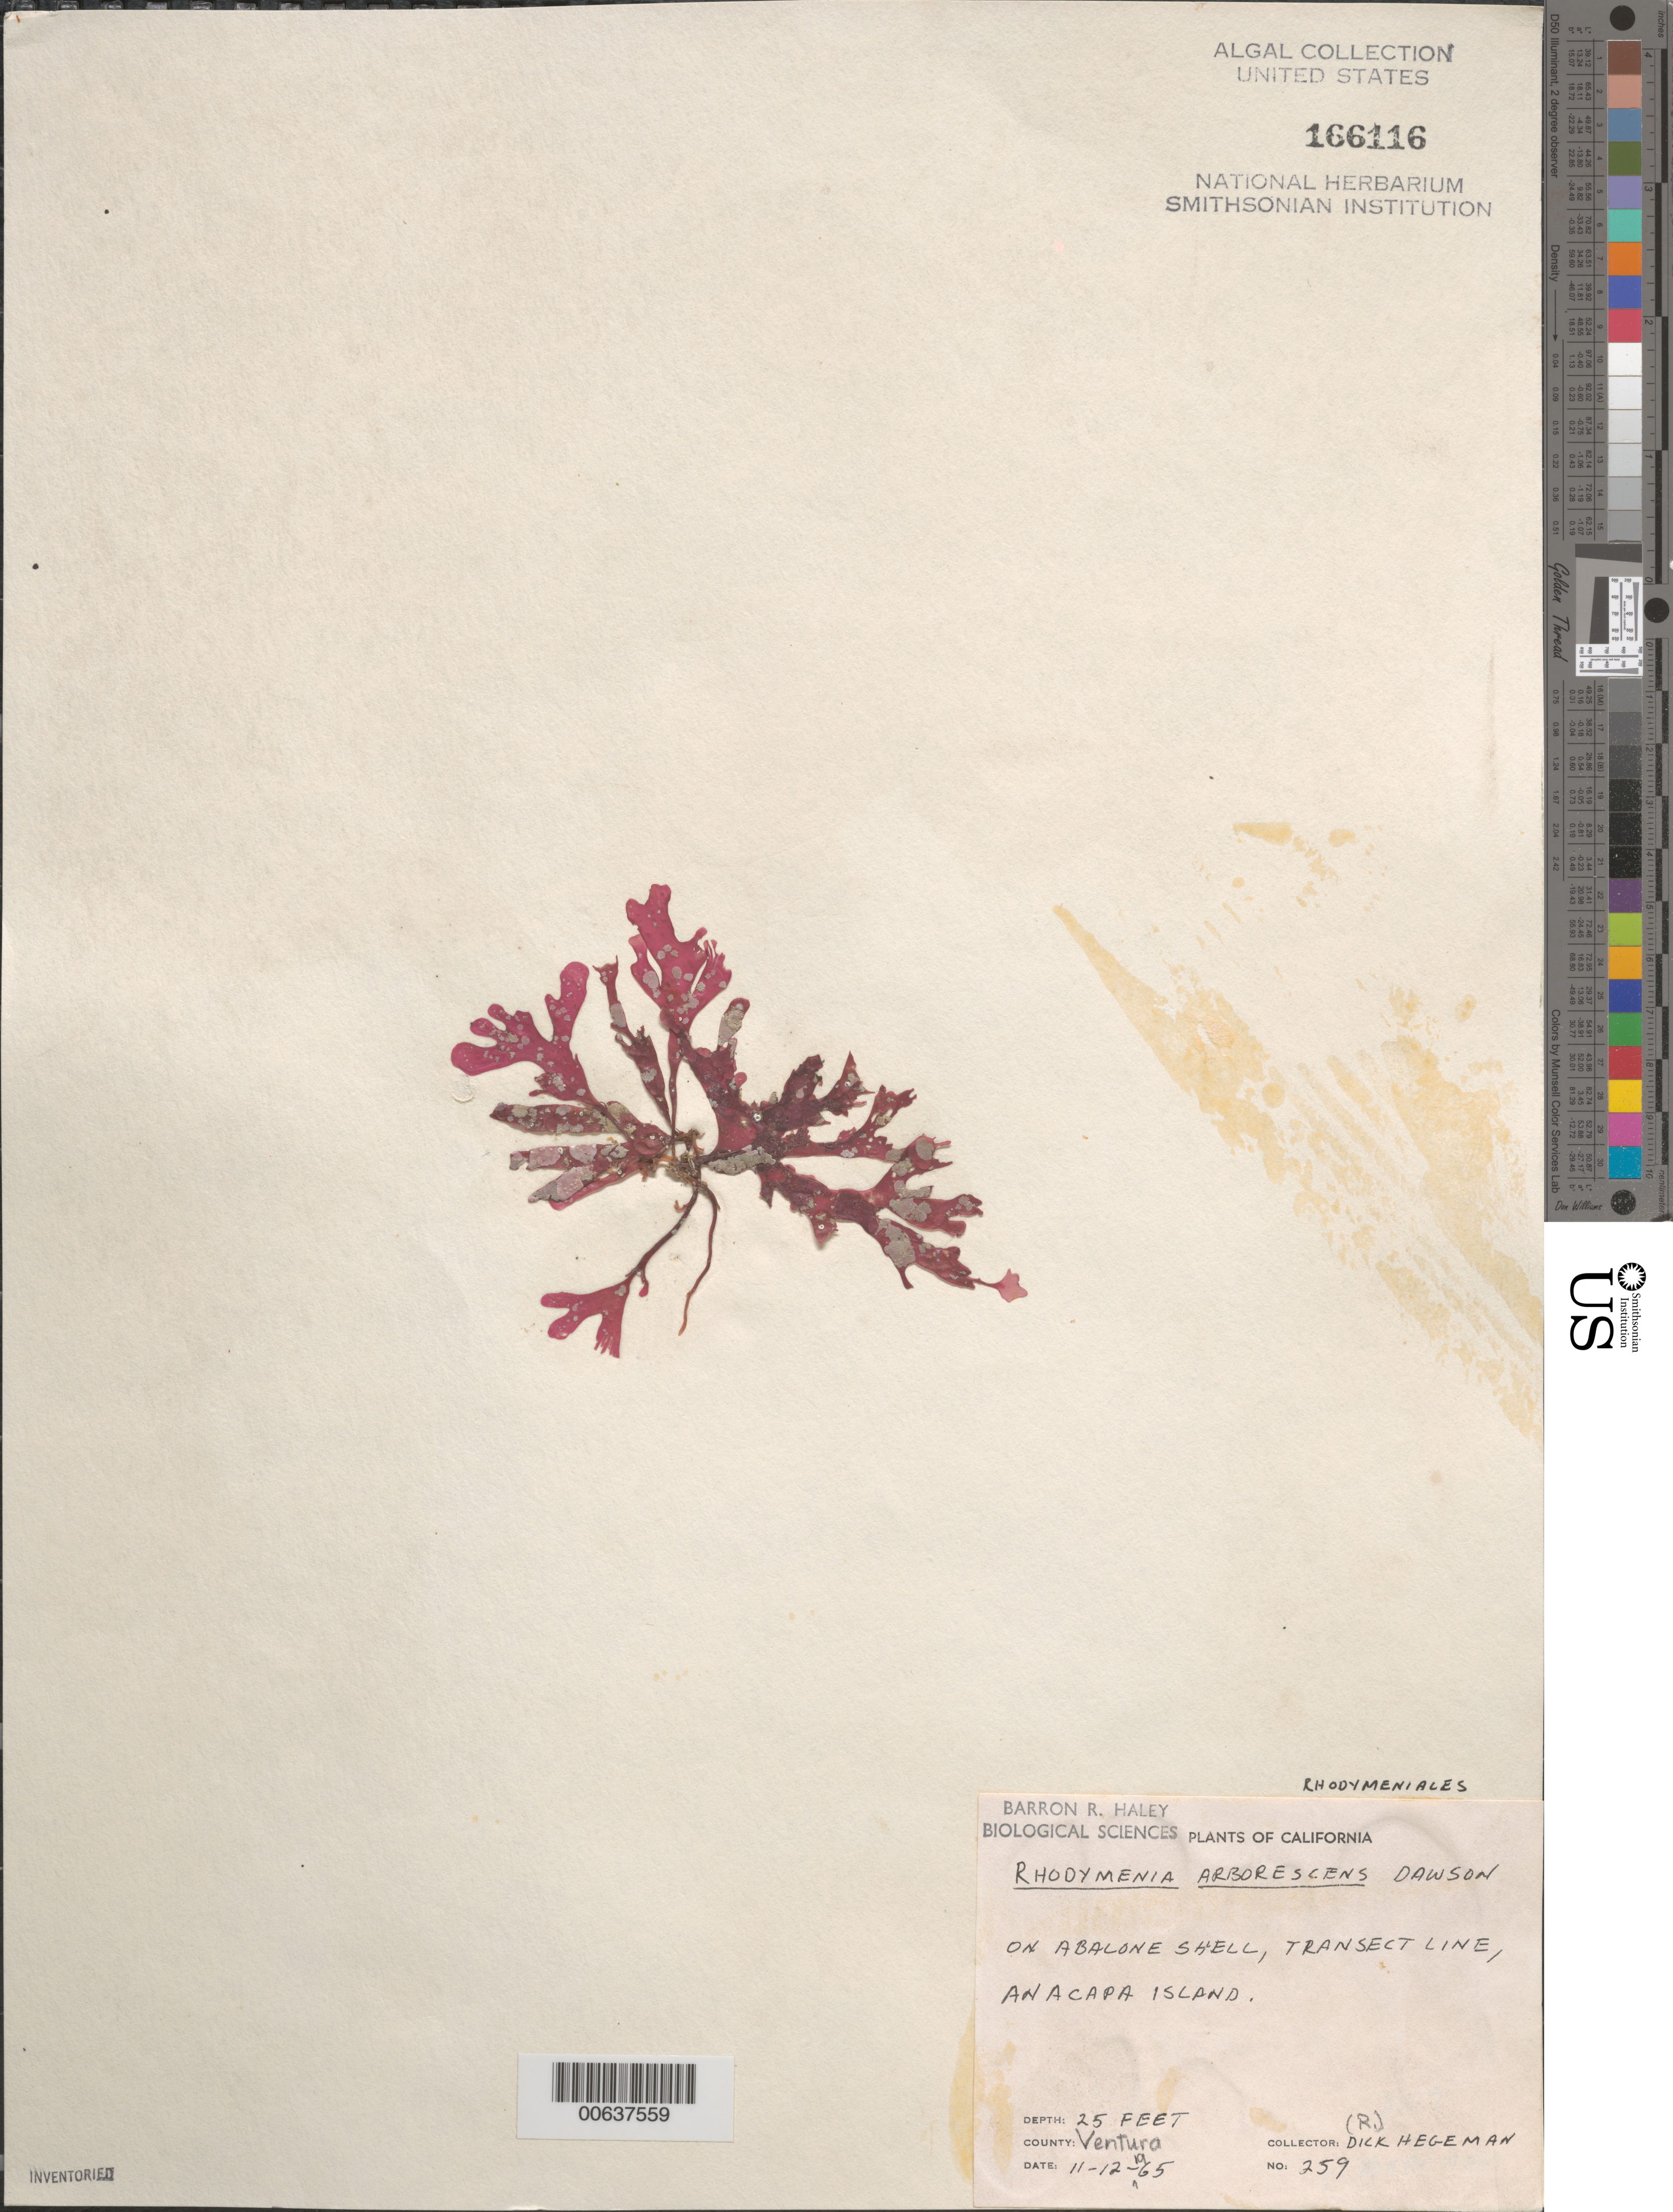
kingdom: Plantae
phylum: Rhodophyta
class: Florideophyceae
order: Rhodymeniales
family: Rhodymeniaceae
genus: Rhodymenia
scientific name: Rhodymenia arborescens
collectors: R. Hegeman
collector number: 259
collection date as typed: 12 Nov 1965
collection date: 1965-11-12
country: United States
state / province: California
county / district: Ventura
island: Anacapa Island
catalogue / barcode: US 166116